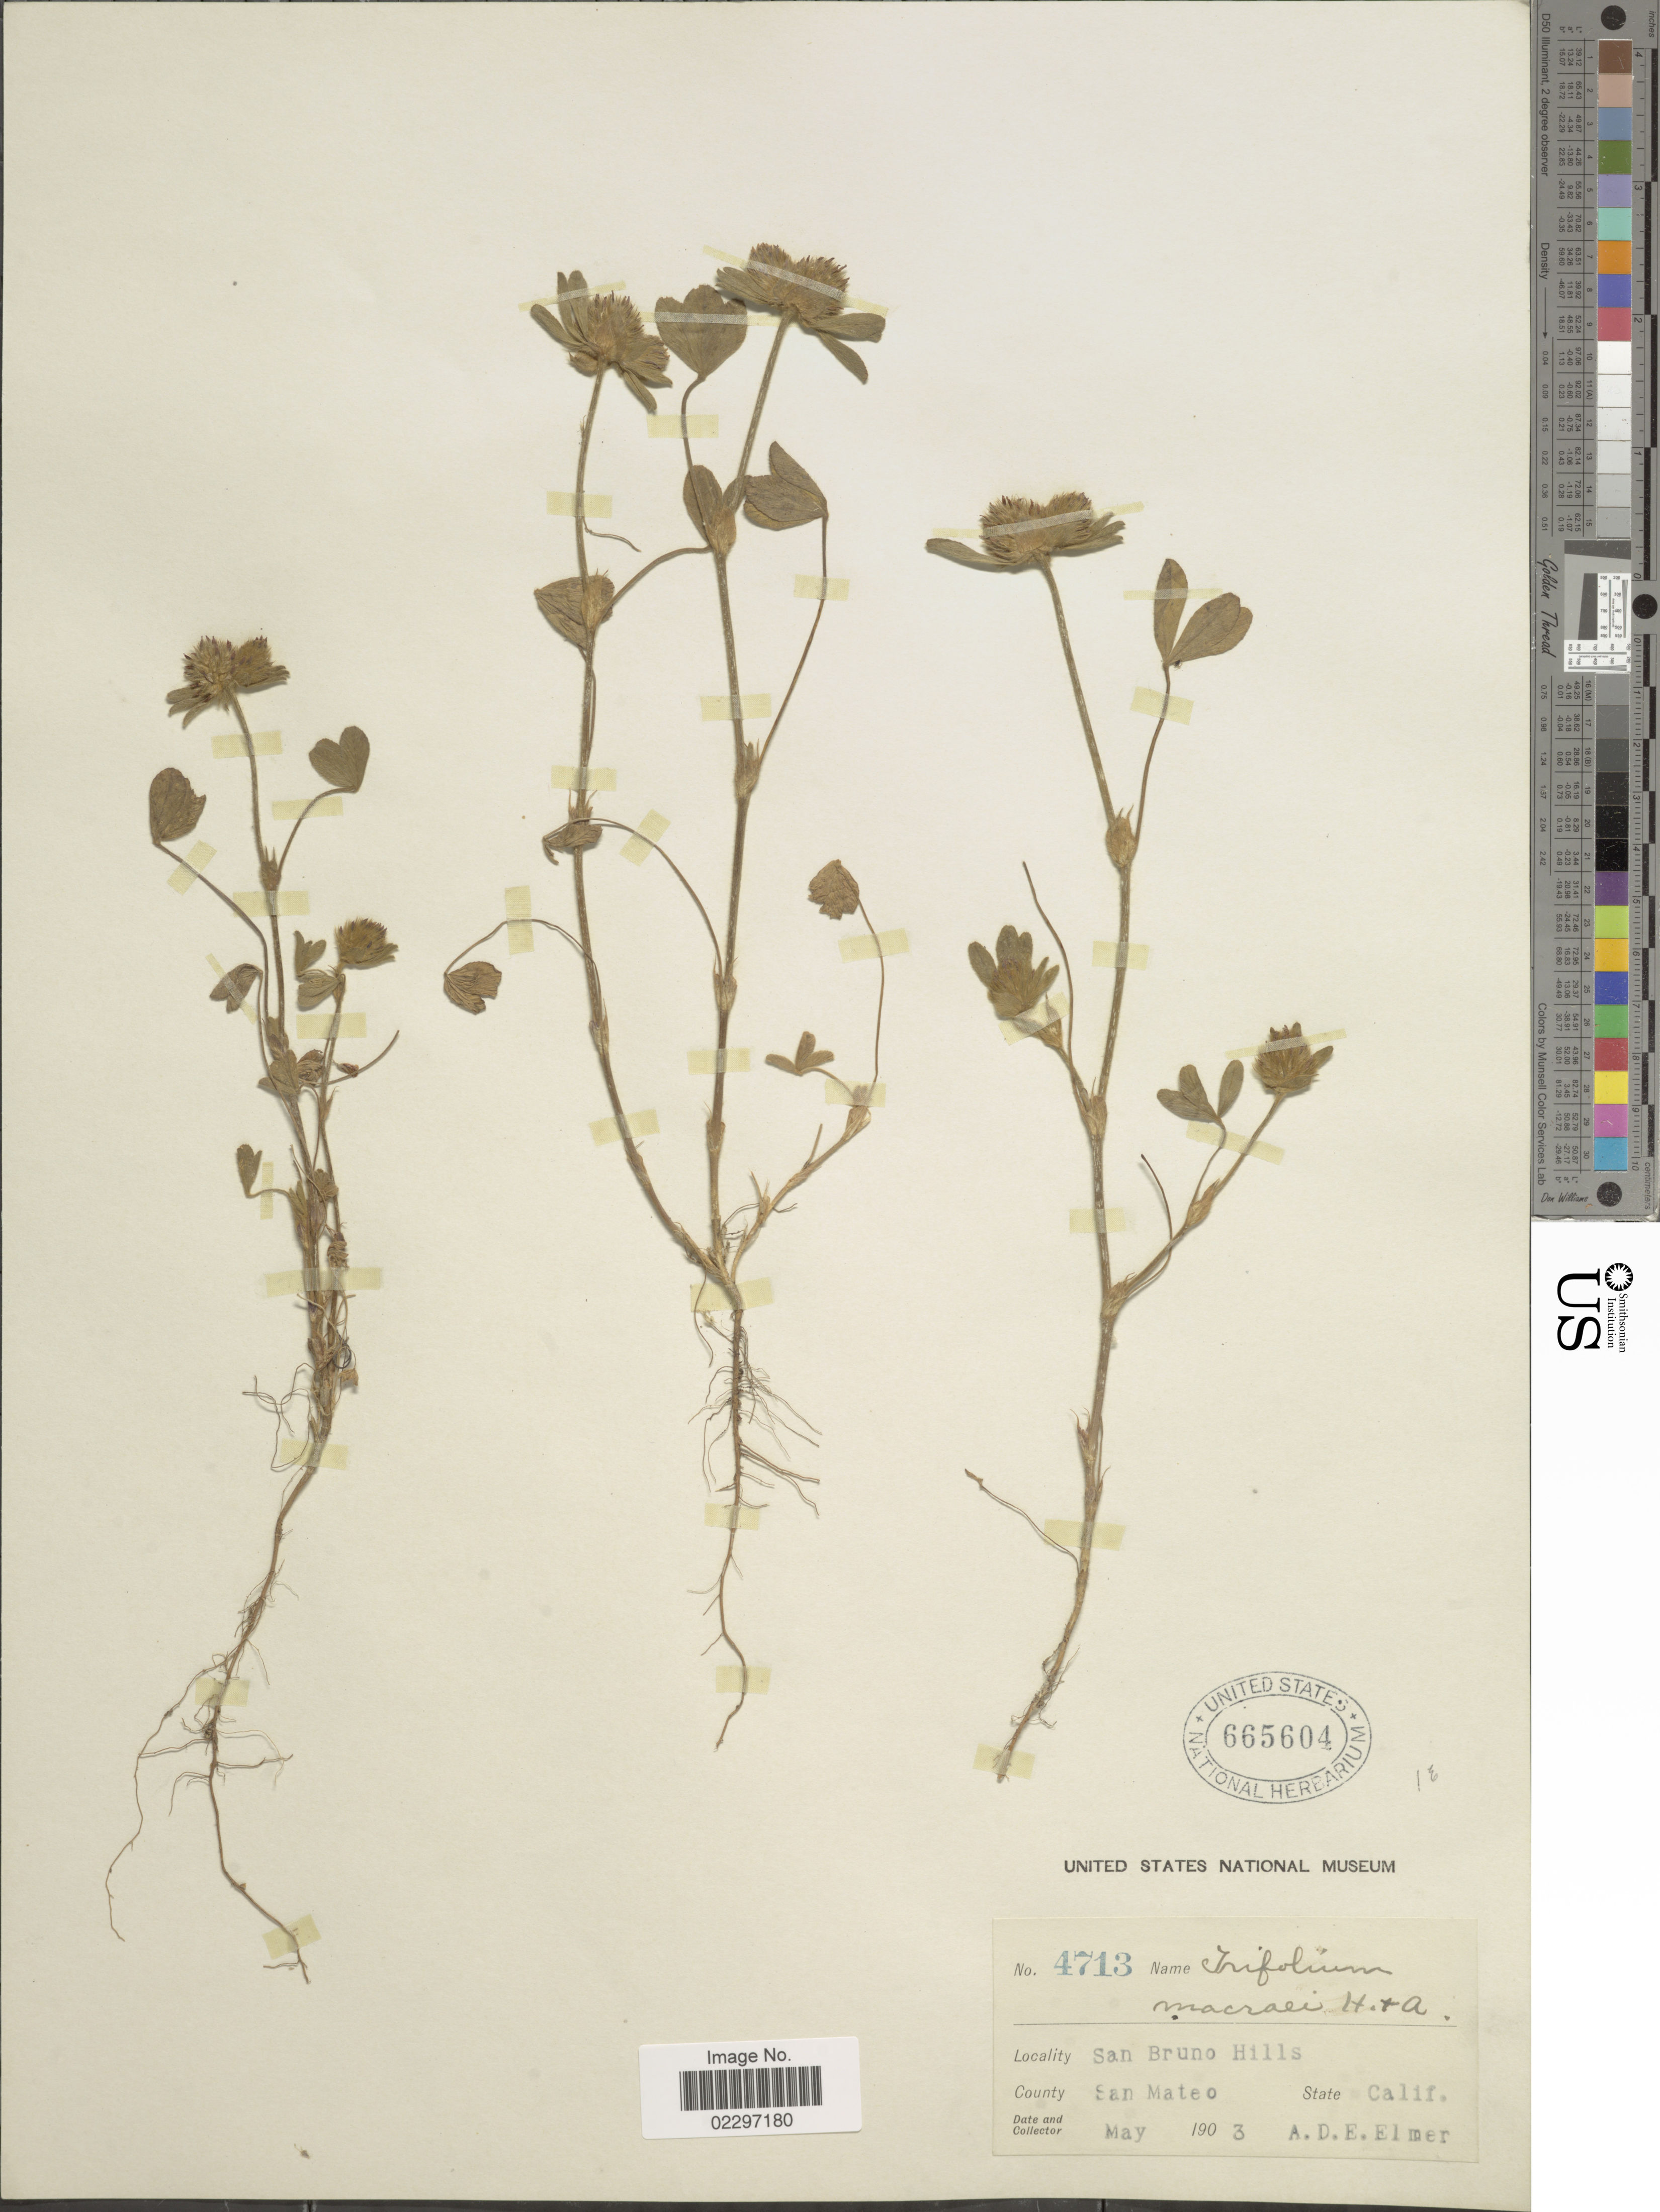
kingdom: Plantae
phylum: Tracheophyta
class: Magnoliopsida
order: Fabales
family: Fabaceae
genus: Trifolium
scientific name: Trifolium macraei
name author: Hook. & Arn.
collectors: A. D. E. Elmer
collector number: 4713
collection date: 1903-05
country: United States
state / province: California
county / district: San Mateo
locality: San Bruno Hills. County San Mateo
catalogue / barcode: US 665604